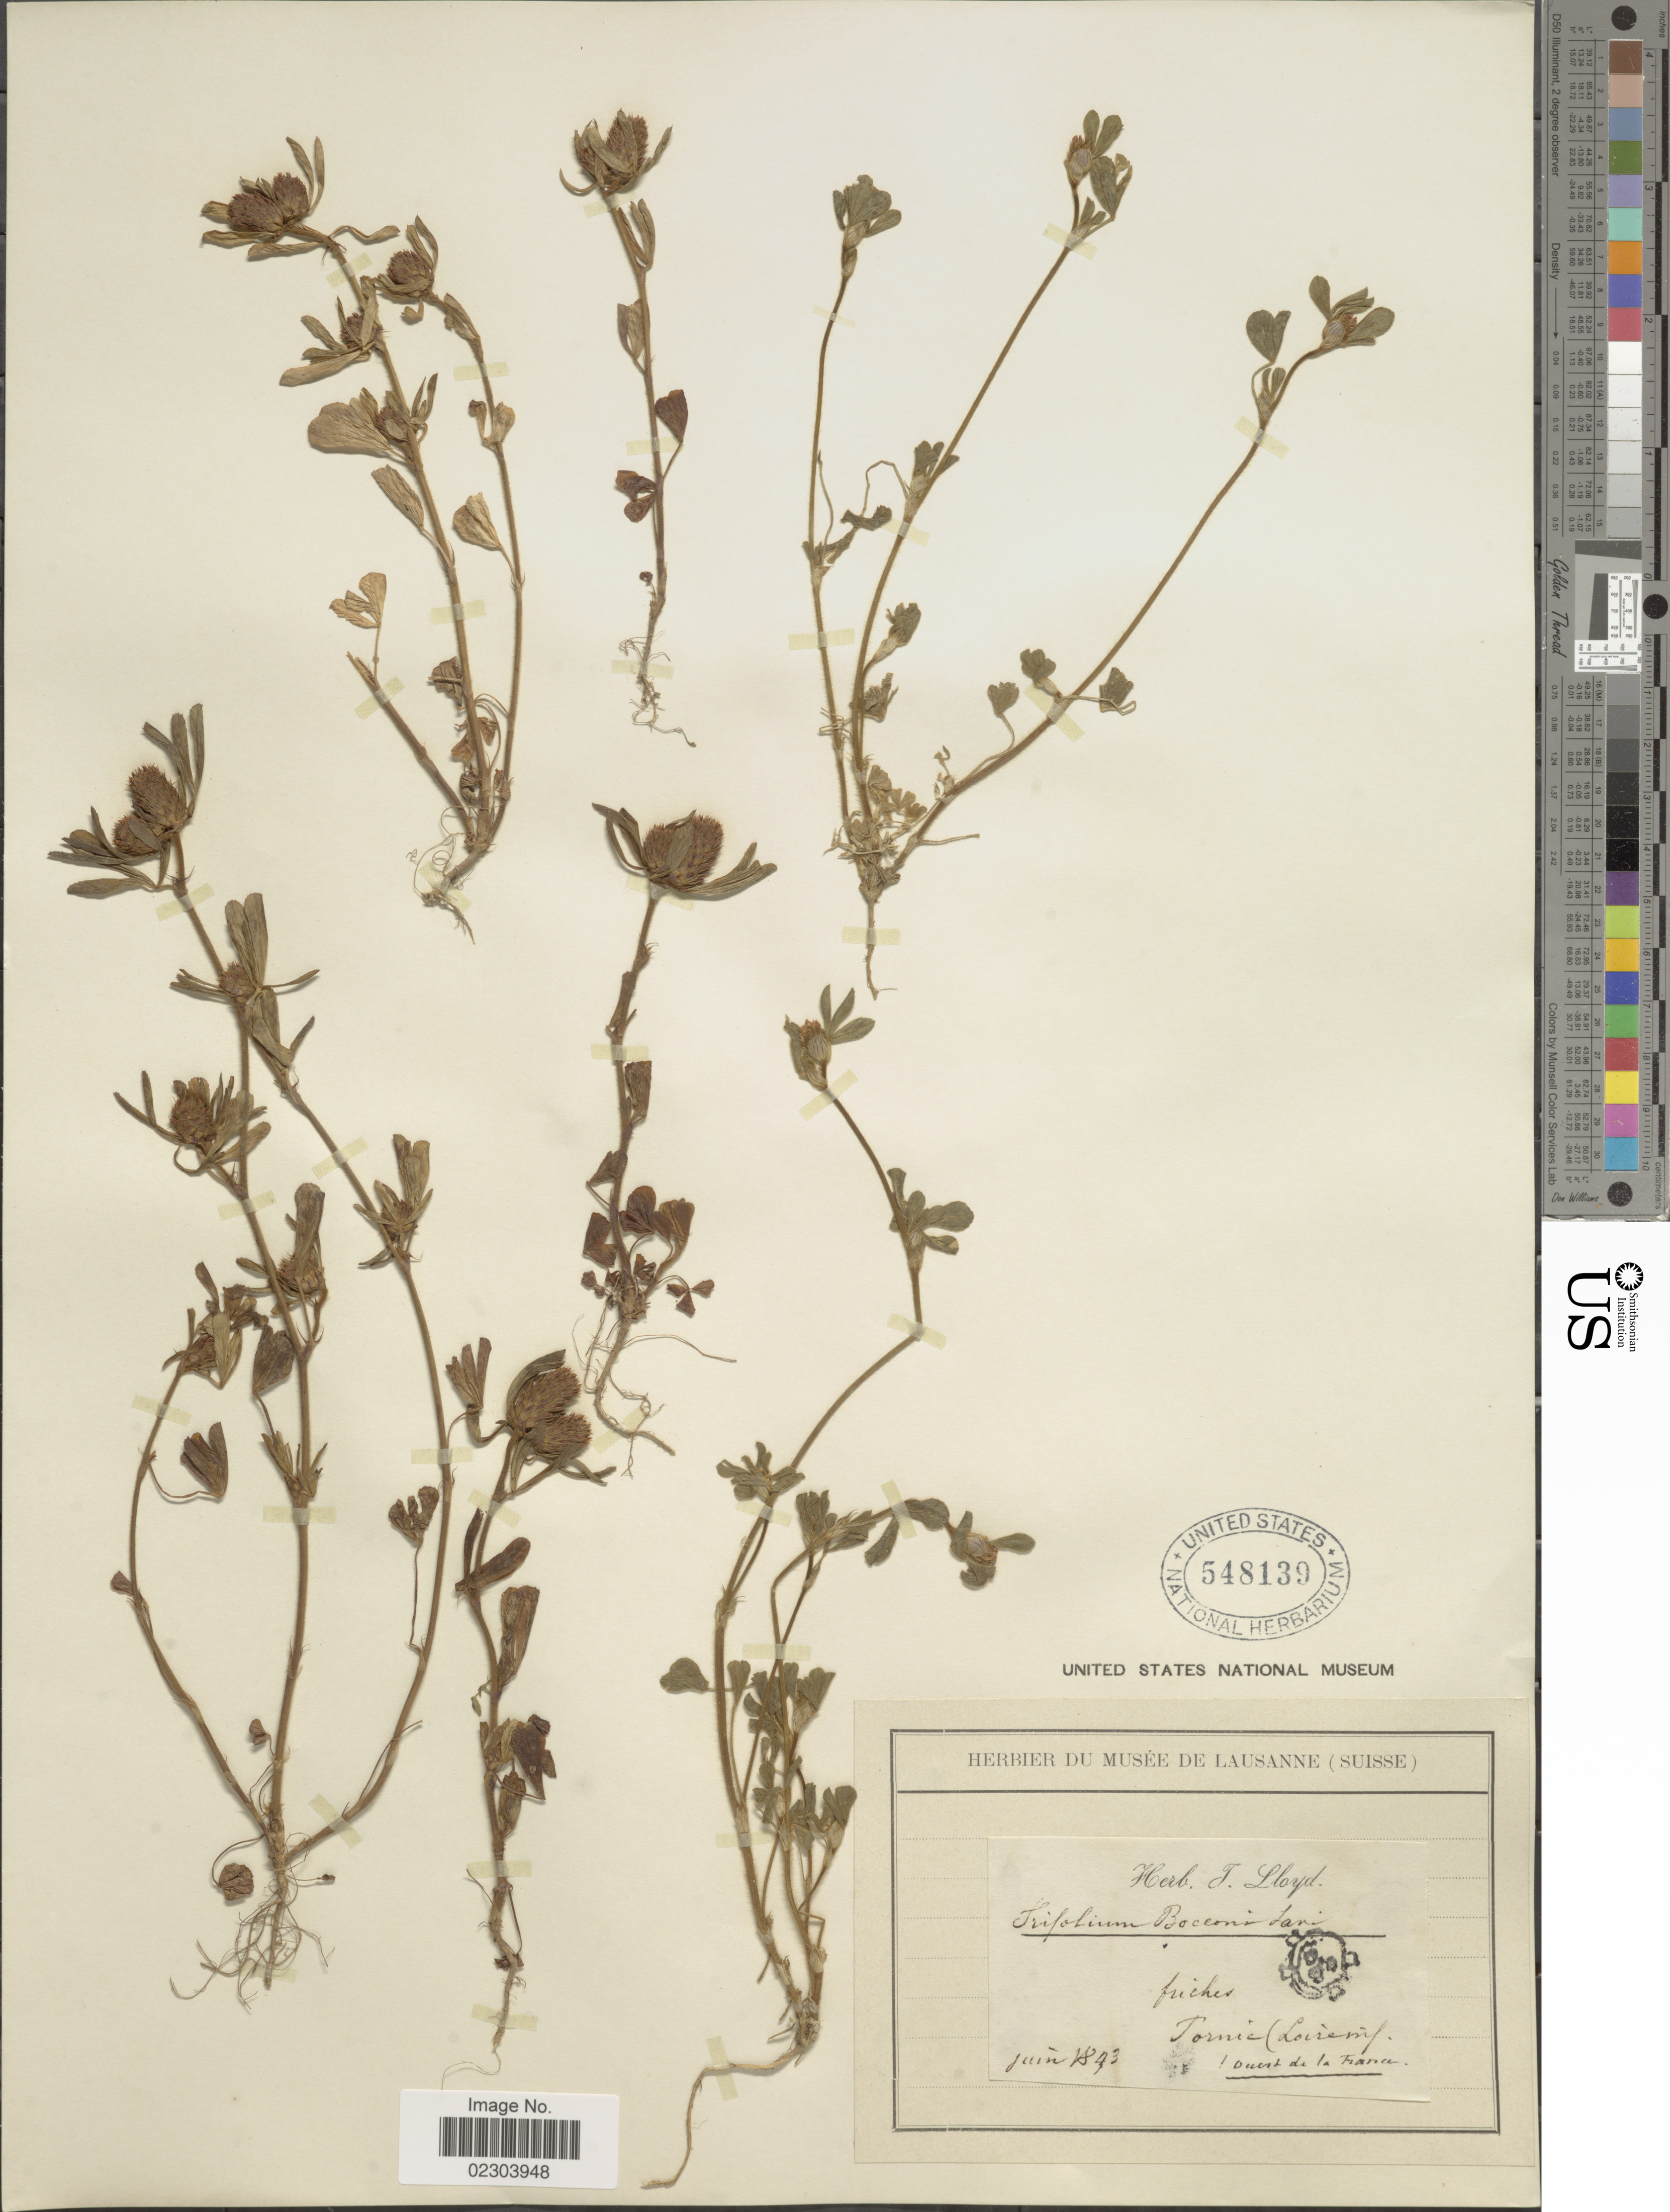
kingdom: Plantae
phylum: Tracheophyta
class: Magnoliopsida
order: Fabales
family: Fabaceae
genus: Trifolium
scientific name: Trifolium bocconei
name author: Savi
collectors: Ex herb. J. Lloyd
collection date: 1893-06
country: France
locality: Friches, Tornic (loiremif), oment de la France [interpreted]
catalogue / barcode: US 548139